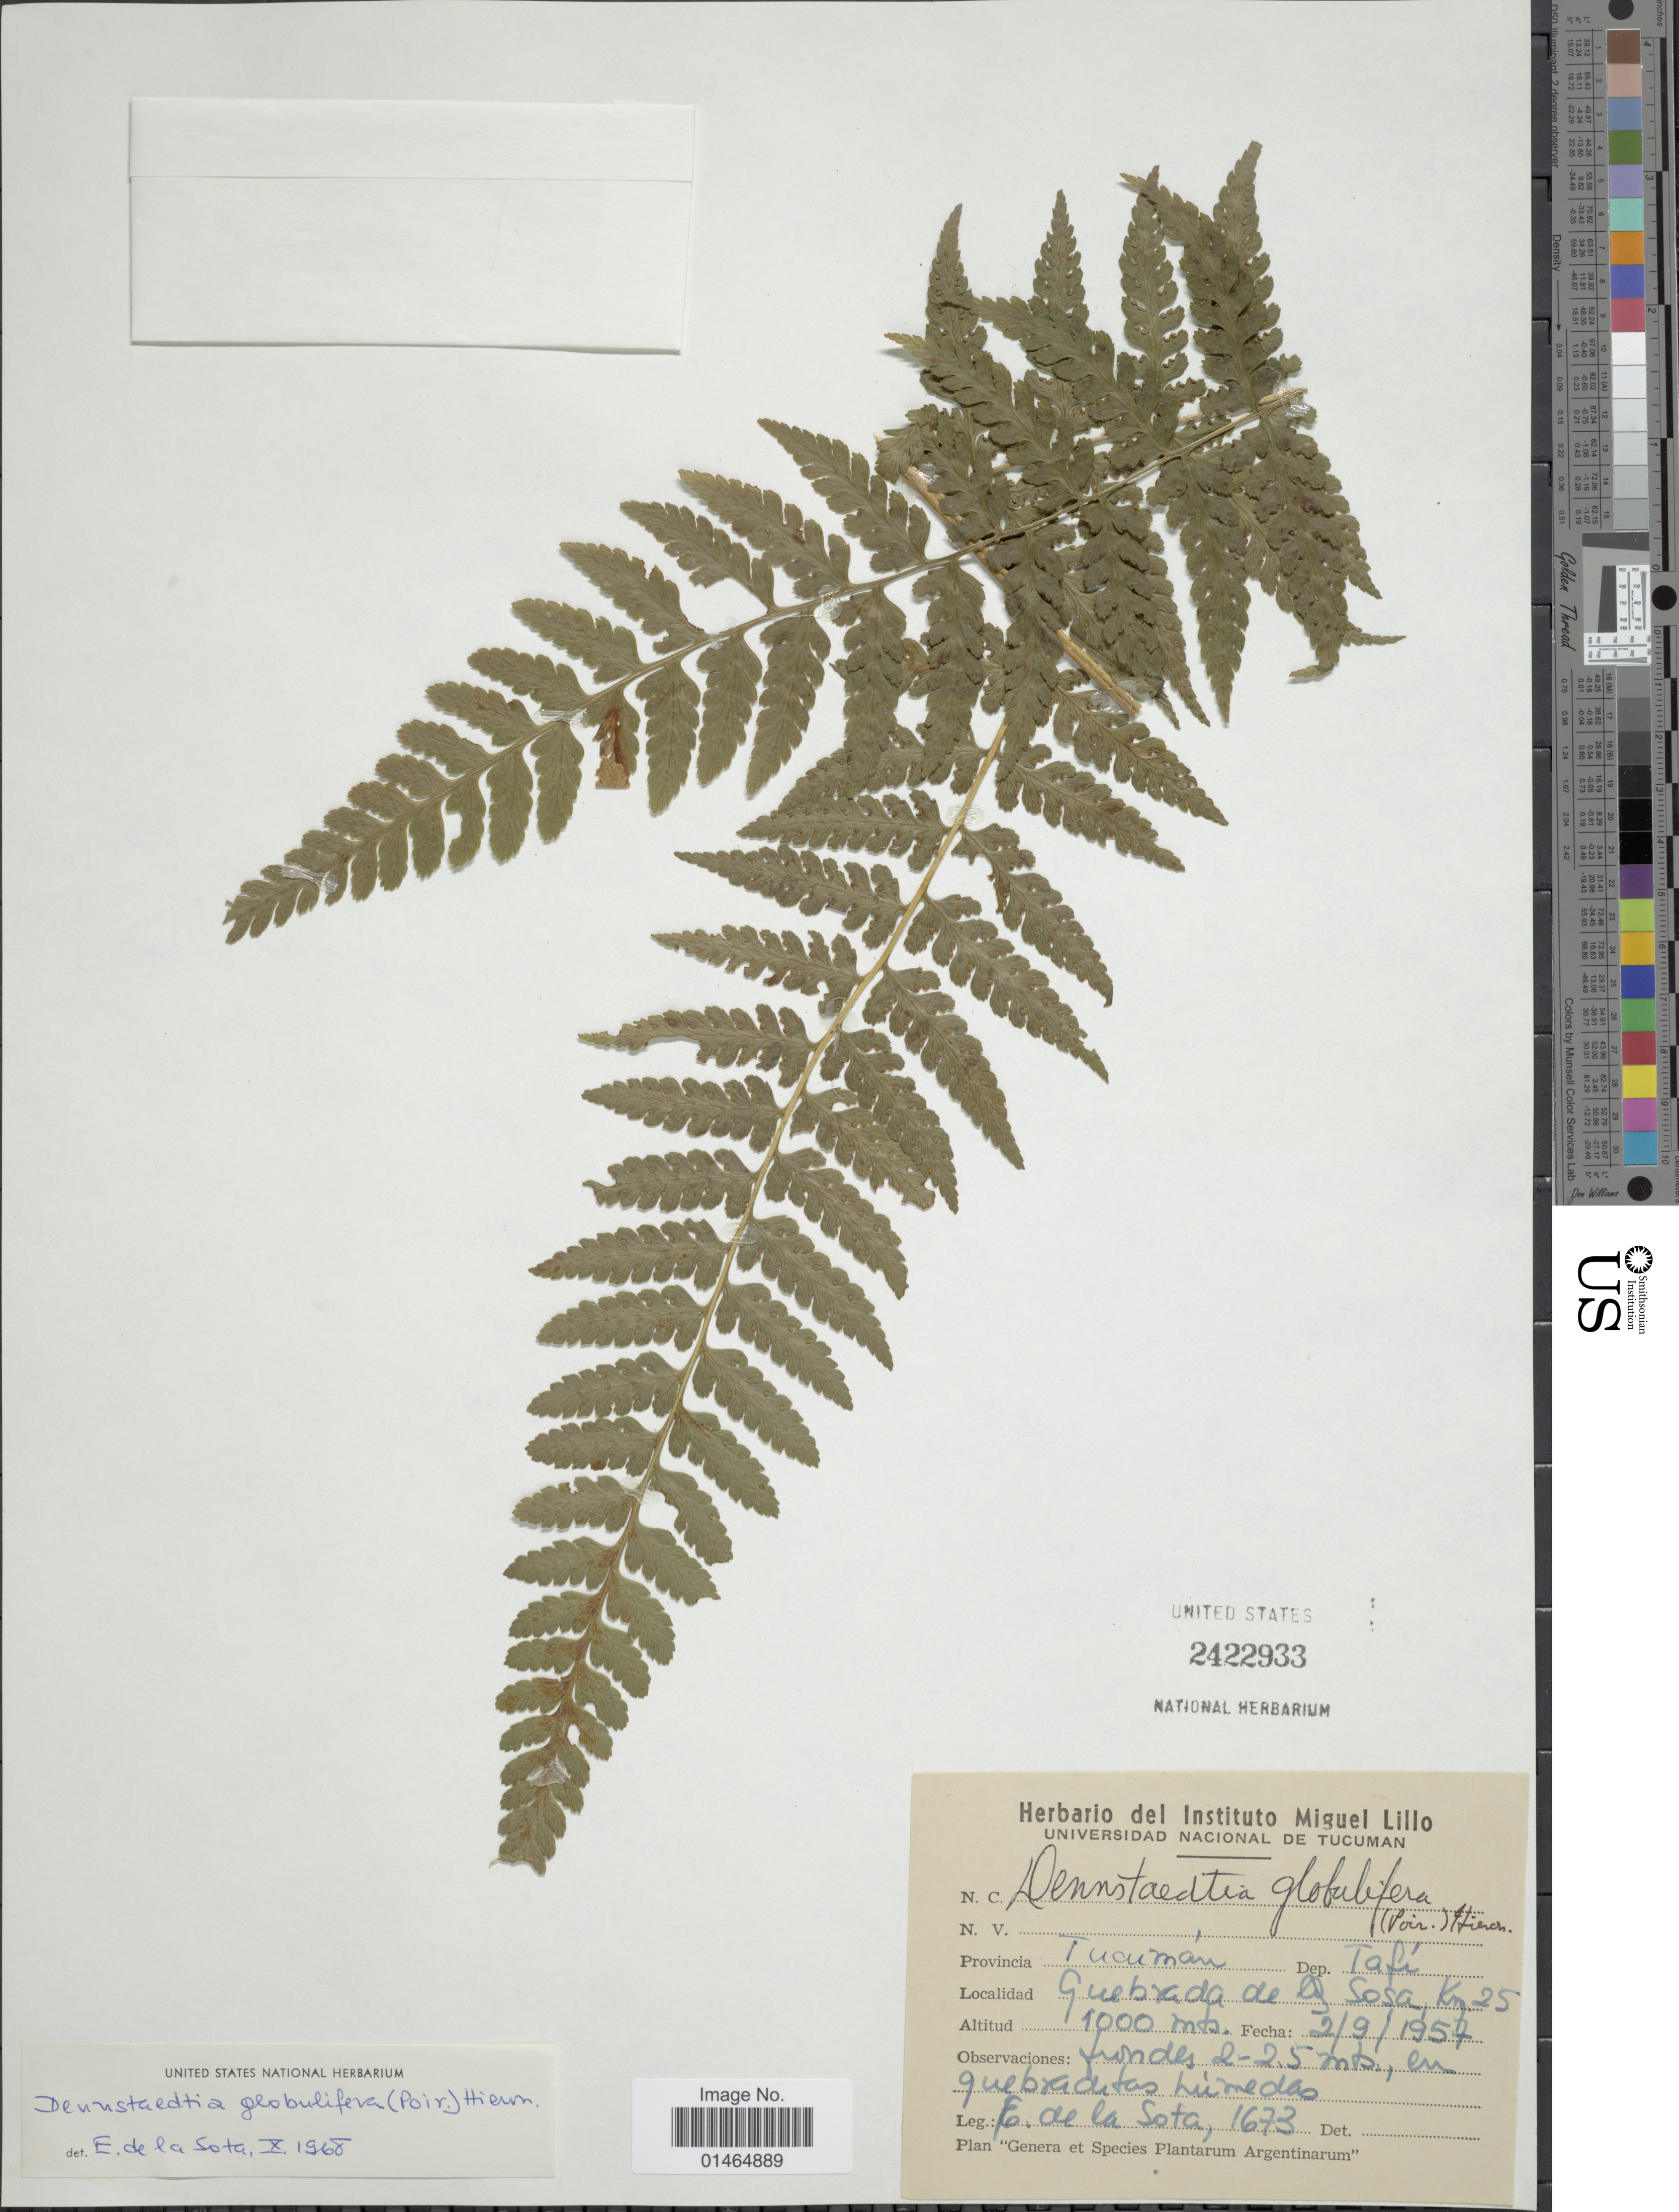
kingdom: Plantae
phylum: Tracheophyta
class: Polypodiopsida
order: Polypodiales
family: Dennstaedtiaceae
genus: Dennstaedtia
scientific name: Dennstaedtia globulifera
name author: (Poir.) Hieron.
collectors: E. R. de la Sota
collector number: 1673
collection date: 1957-09-02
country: Argentina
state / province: Tucuman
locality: Dep. Tafí. Quebrada de los Sosa Km 25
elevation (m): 1000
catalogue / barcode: US 2422933